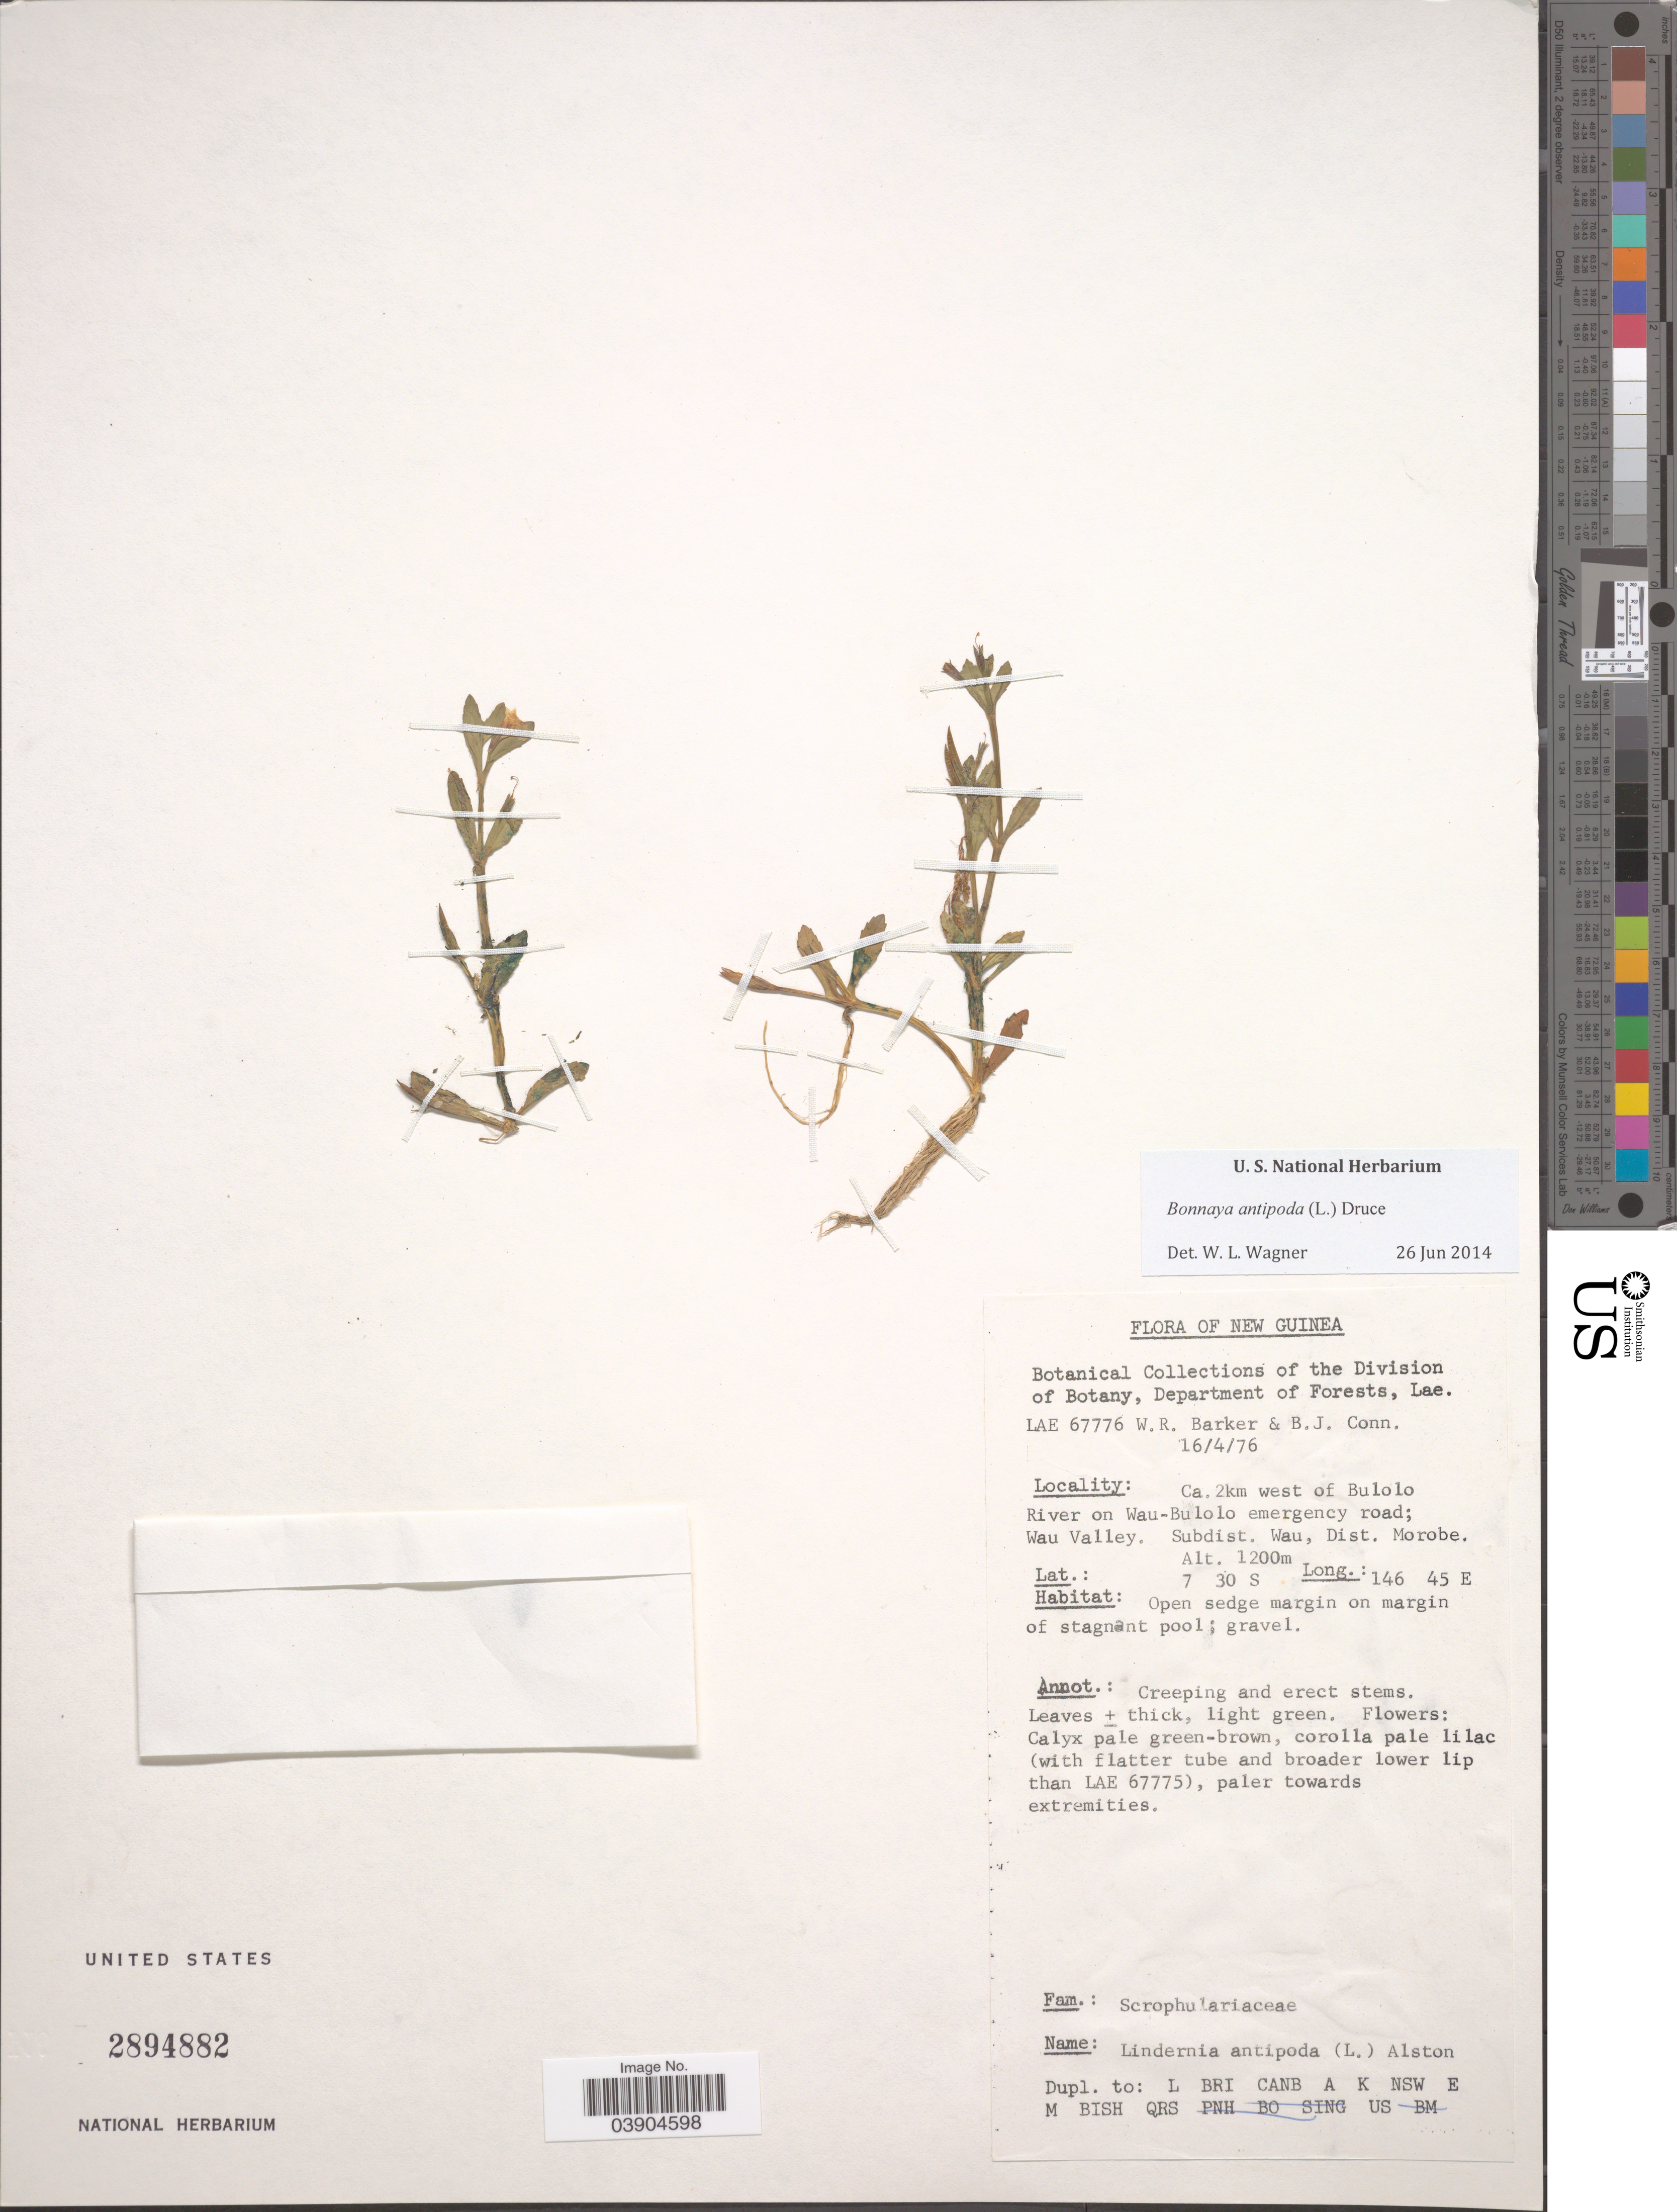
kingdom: Plantae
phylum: Tracheophyta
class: Magnoliopsida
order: Lamiales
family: Linderniaceae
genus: Lindernia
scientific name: Lindernia antipoda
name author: (L.) Alston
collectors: W. R. Barker & B. Conn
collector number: LAE67776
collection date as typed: Transcribed d/m/y: 16/4/76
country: Papua New Guinea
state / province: Morobe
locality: New Guinea. Ca. 2km west of Bulolo River on Wau-Bulolo emergency road; Wau Valley. Subdist. Wau, Dist. Morobe.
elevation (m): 1200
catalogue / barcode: US 2894882